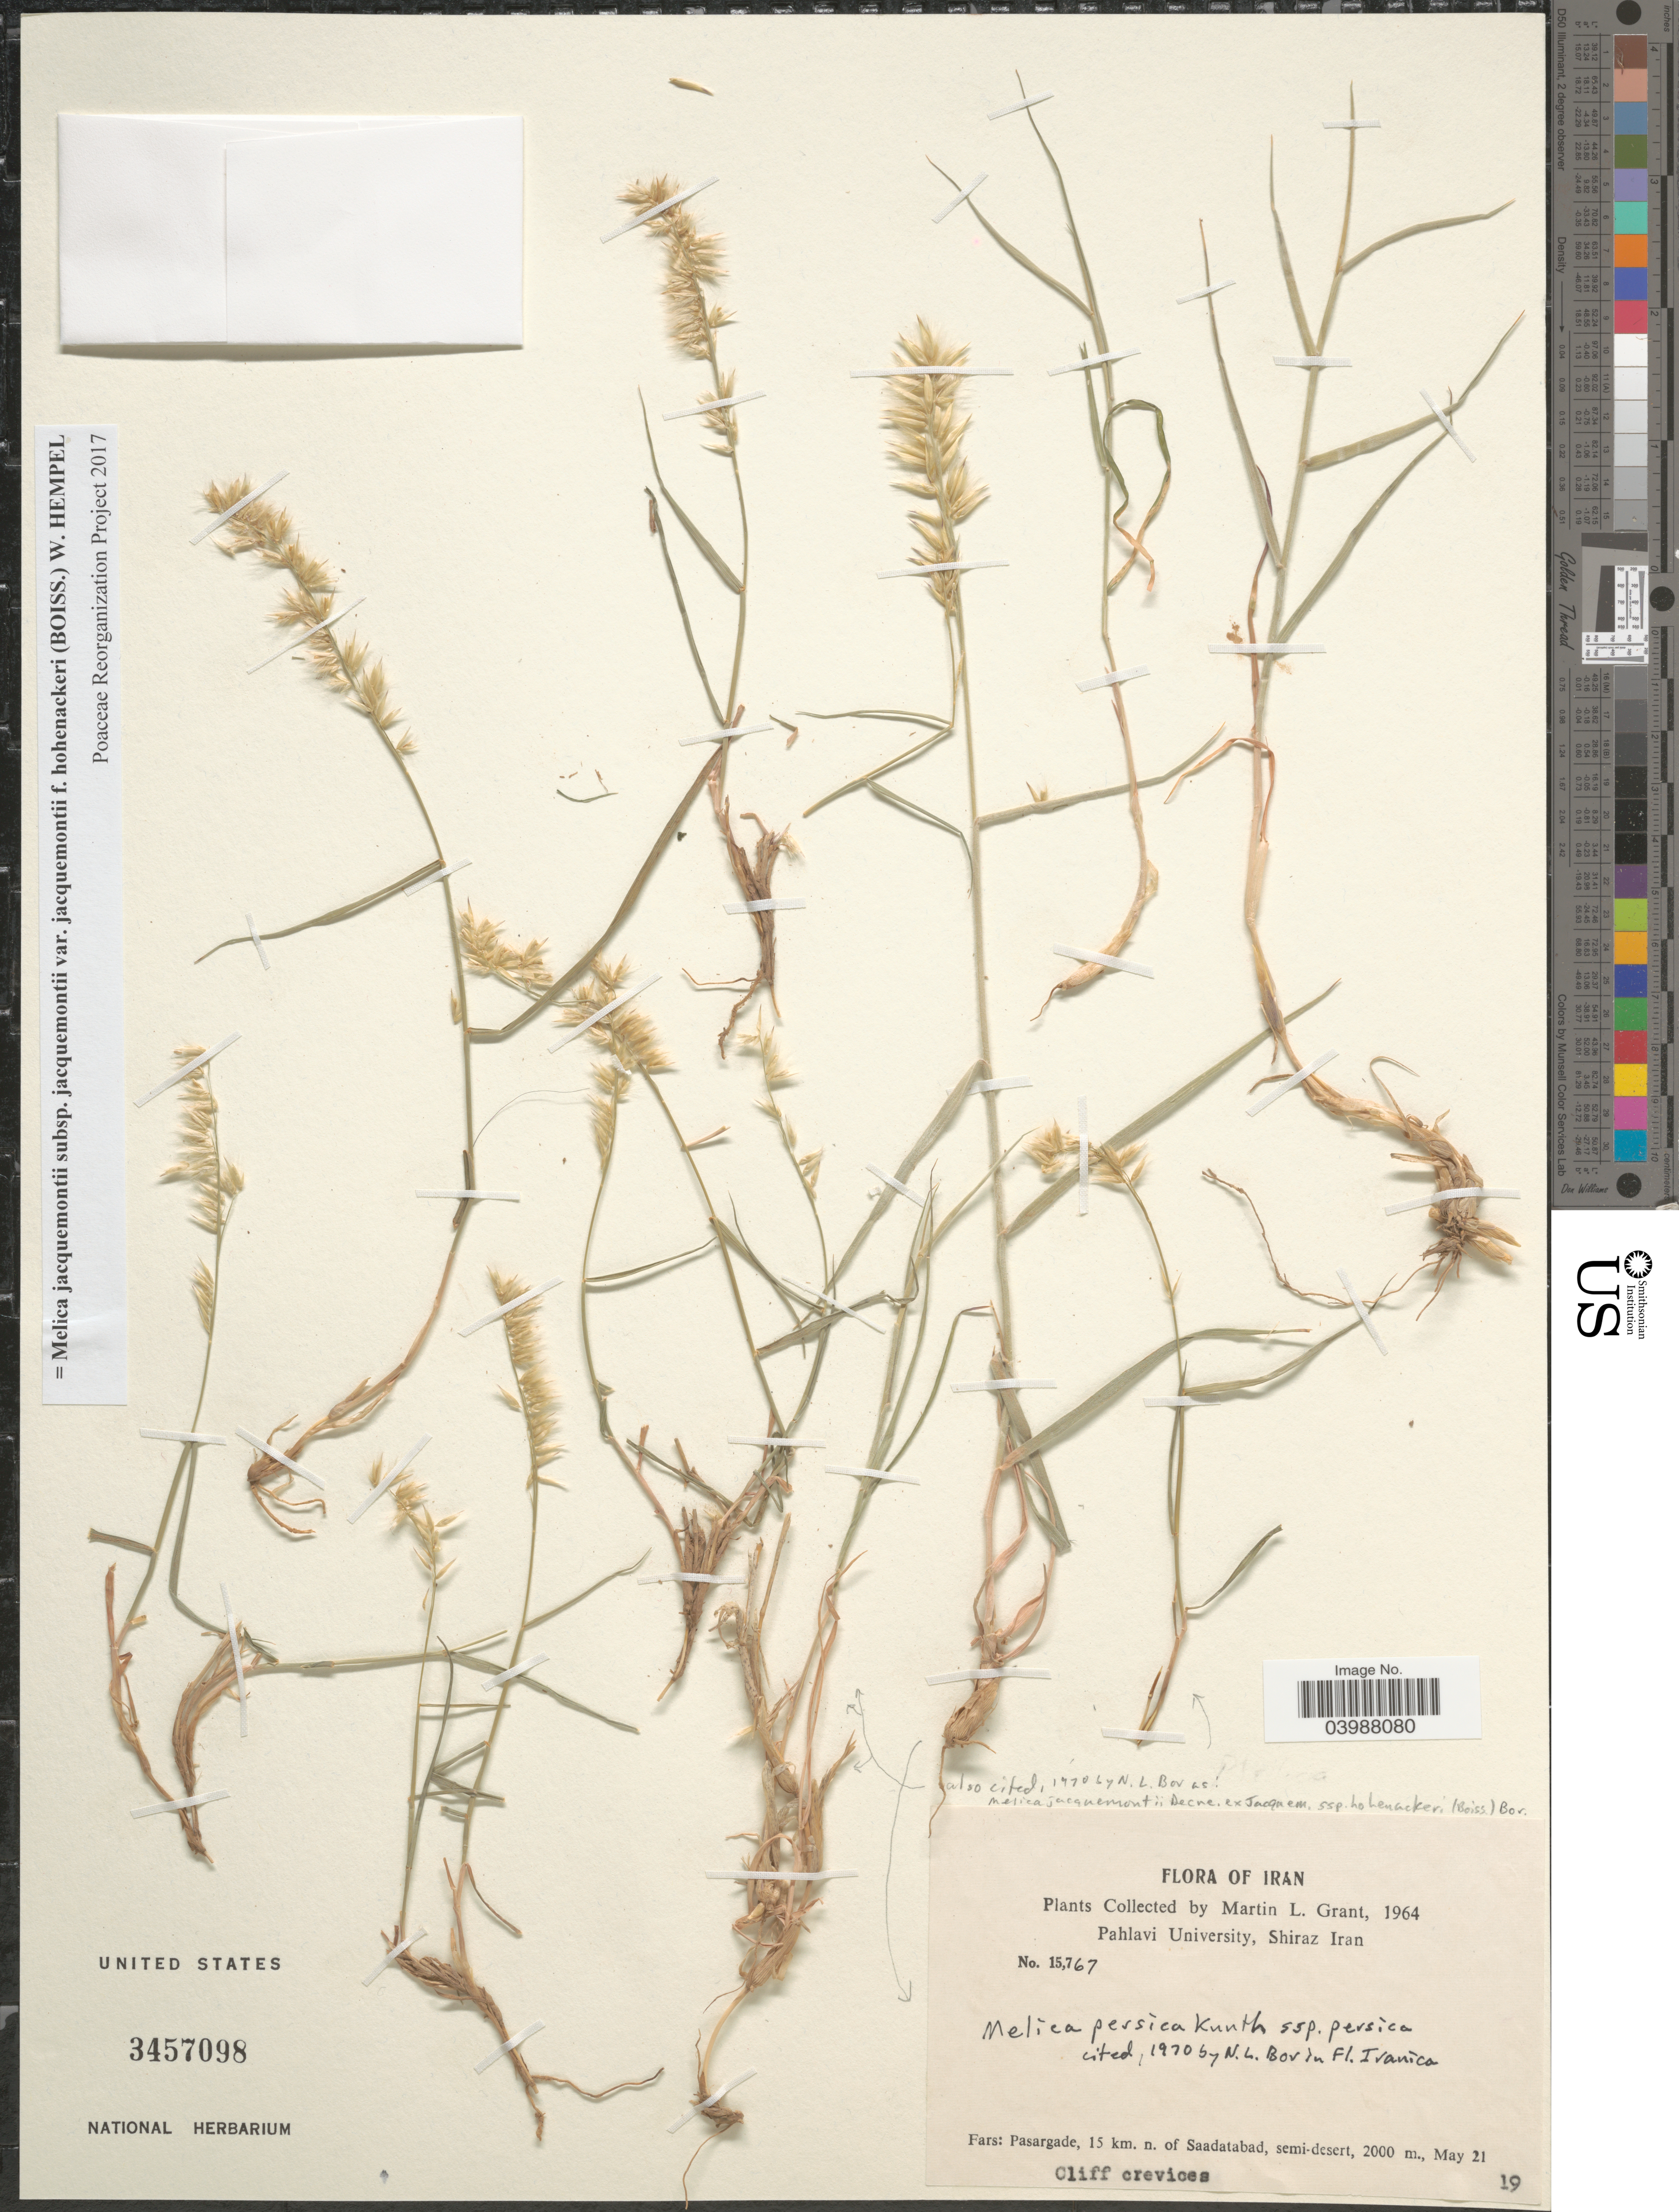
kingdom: Plantae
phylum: Tracheophyta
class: Liliopsida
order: Poales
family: Poaceae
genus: Melica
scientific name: Melica jacquemontii subsp. jacquemontii f. hohenackeri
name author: (Boiss.) Decne. ex Jacquem.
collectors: M. L. Grant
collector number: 15767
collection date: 1964-05-21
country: Iran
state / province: Fars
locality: Pasargade, 15 km. n. of Saadatabad, semi-desert.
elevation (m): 2000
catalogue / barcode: US 3457098